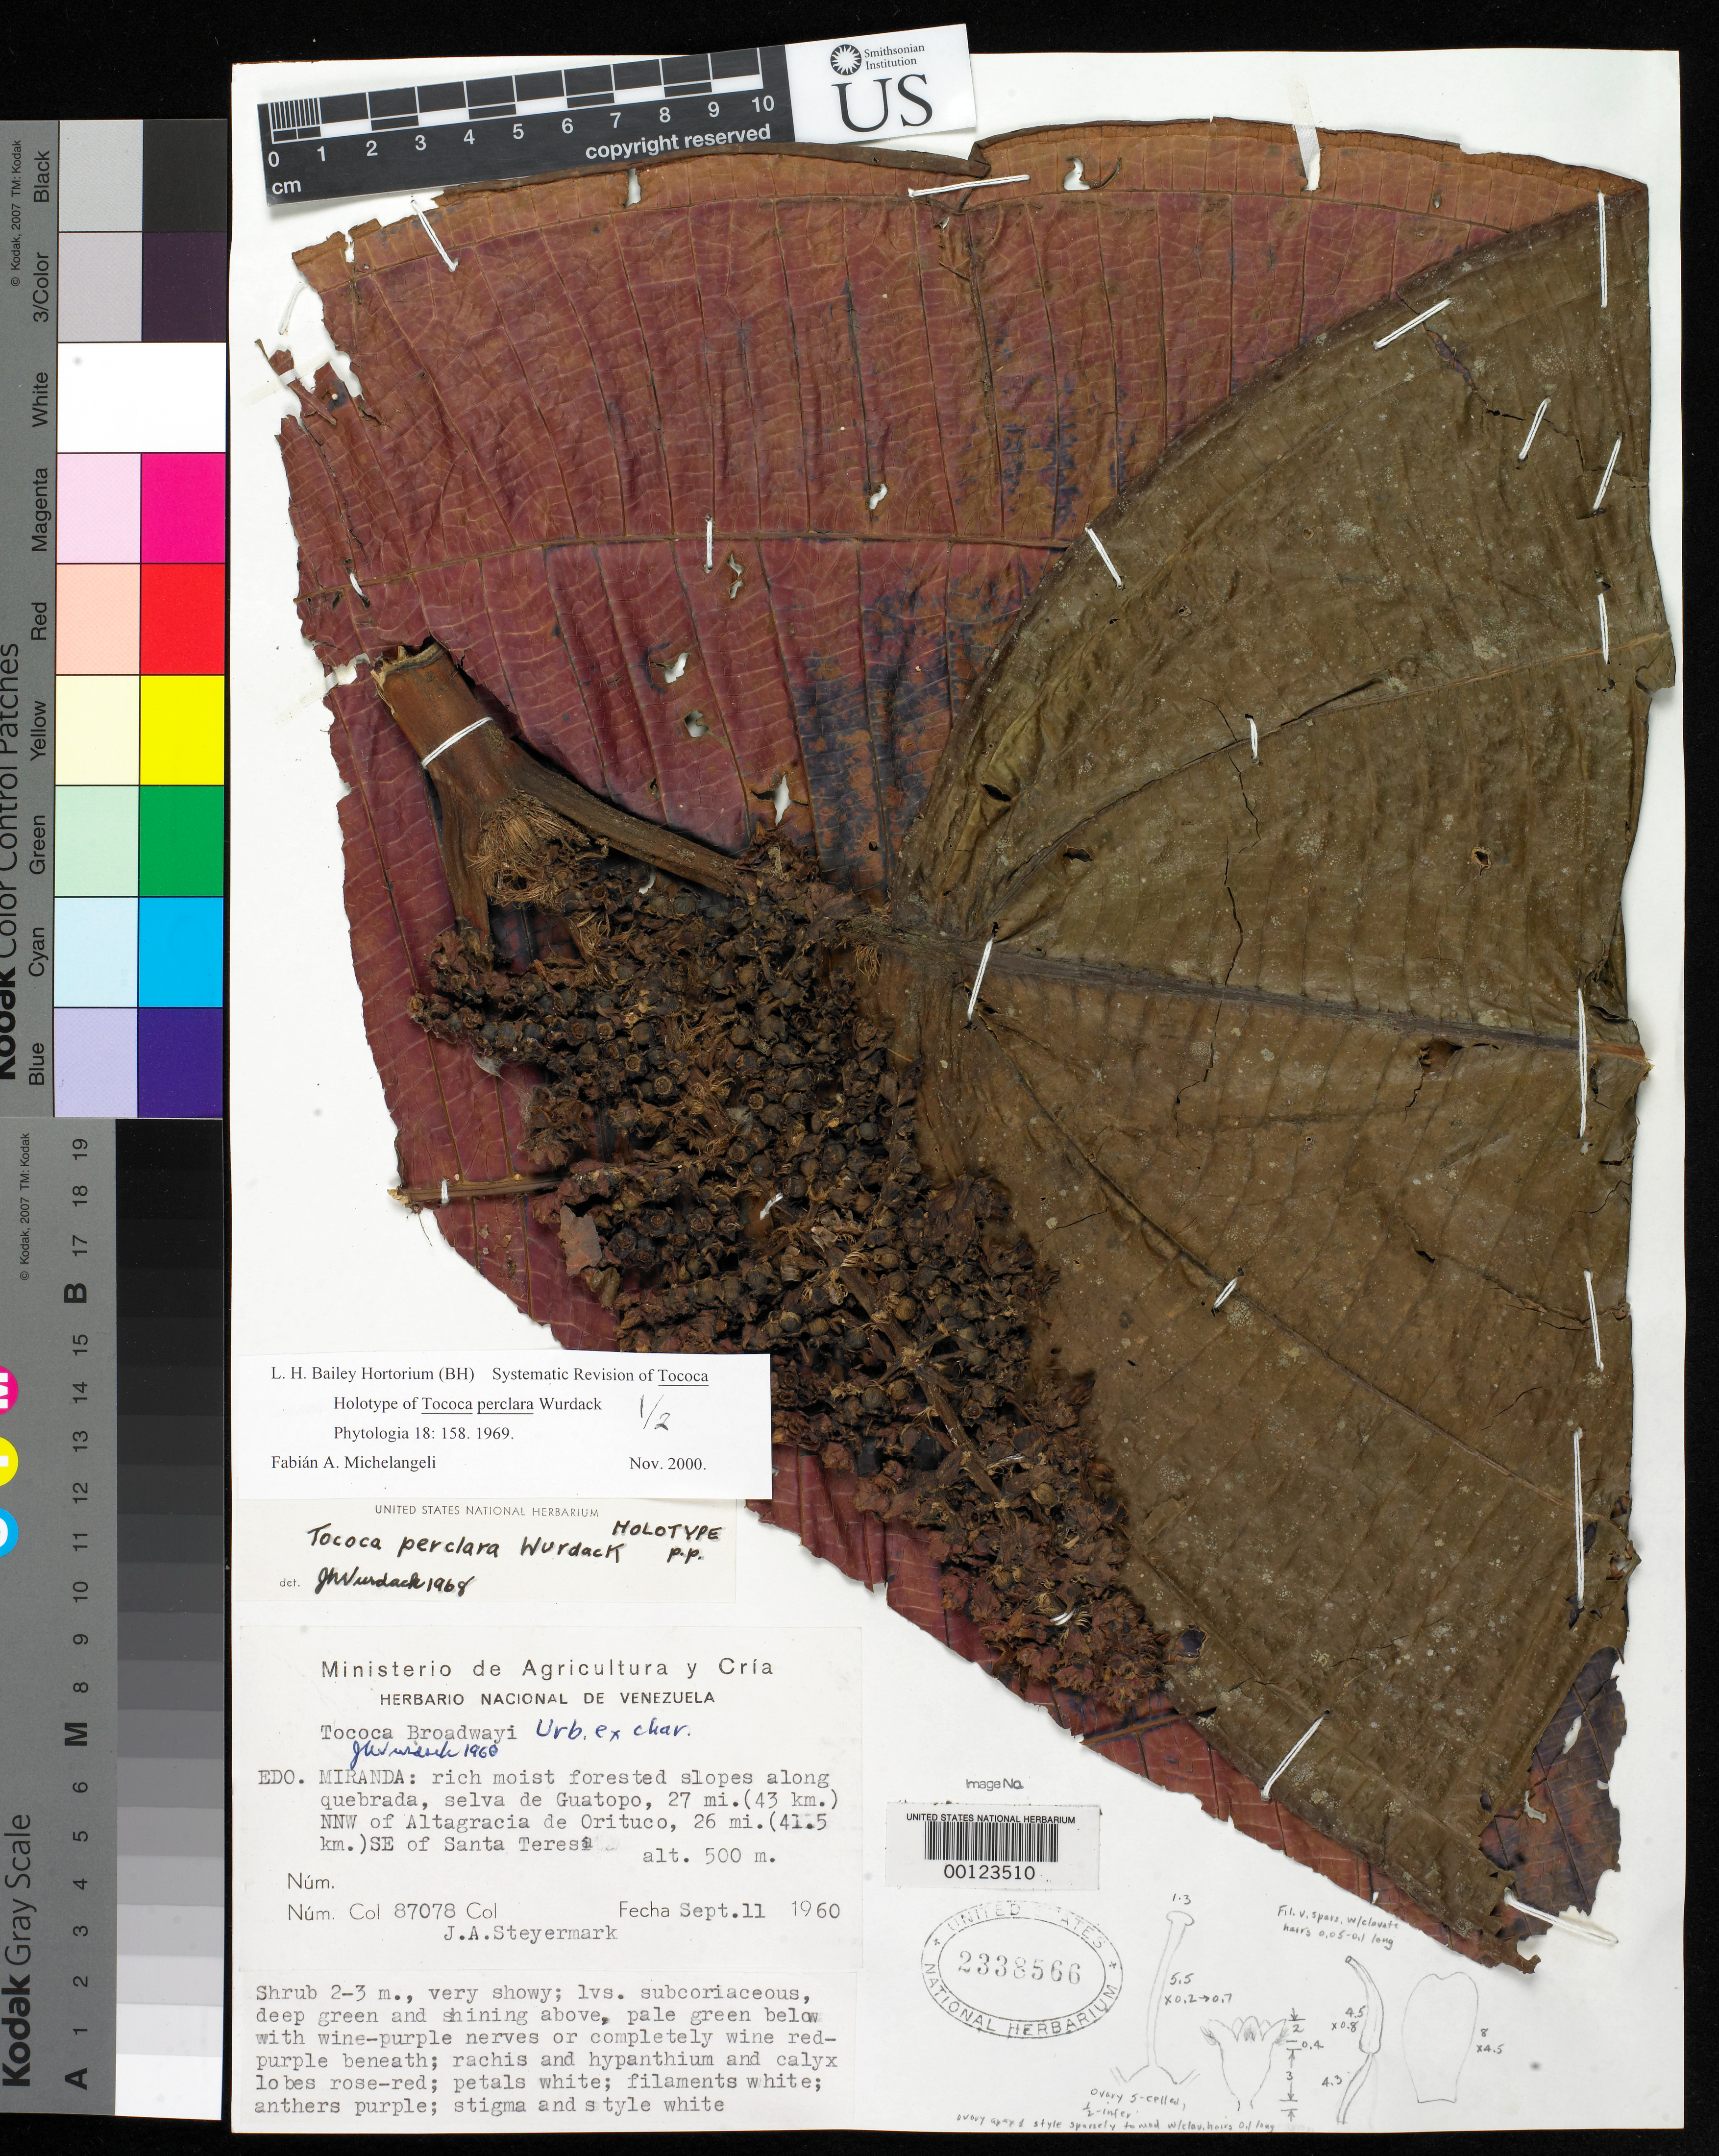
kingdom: Plantae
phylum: Tracheophyta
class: Magnoliopsida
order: Myrtales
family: Melastomataceae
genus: Tococa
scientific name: Tococa perclara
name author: Wurdack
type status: Holotype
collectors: J. Steyermark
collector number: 87078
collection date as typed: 11 Sep 1960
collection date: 1960-09-11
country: Venezuela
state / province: Miranda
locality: Selva de Guatopo, 43 km. NNW of Altagracia de Orituco, 41.5 km. SE of Santa Teresa.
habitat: Rich moist forested slopes along quebrada.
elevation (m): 500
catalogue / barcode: US 2338566